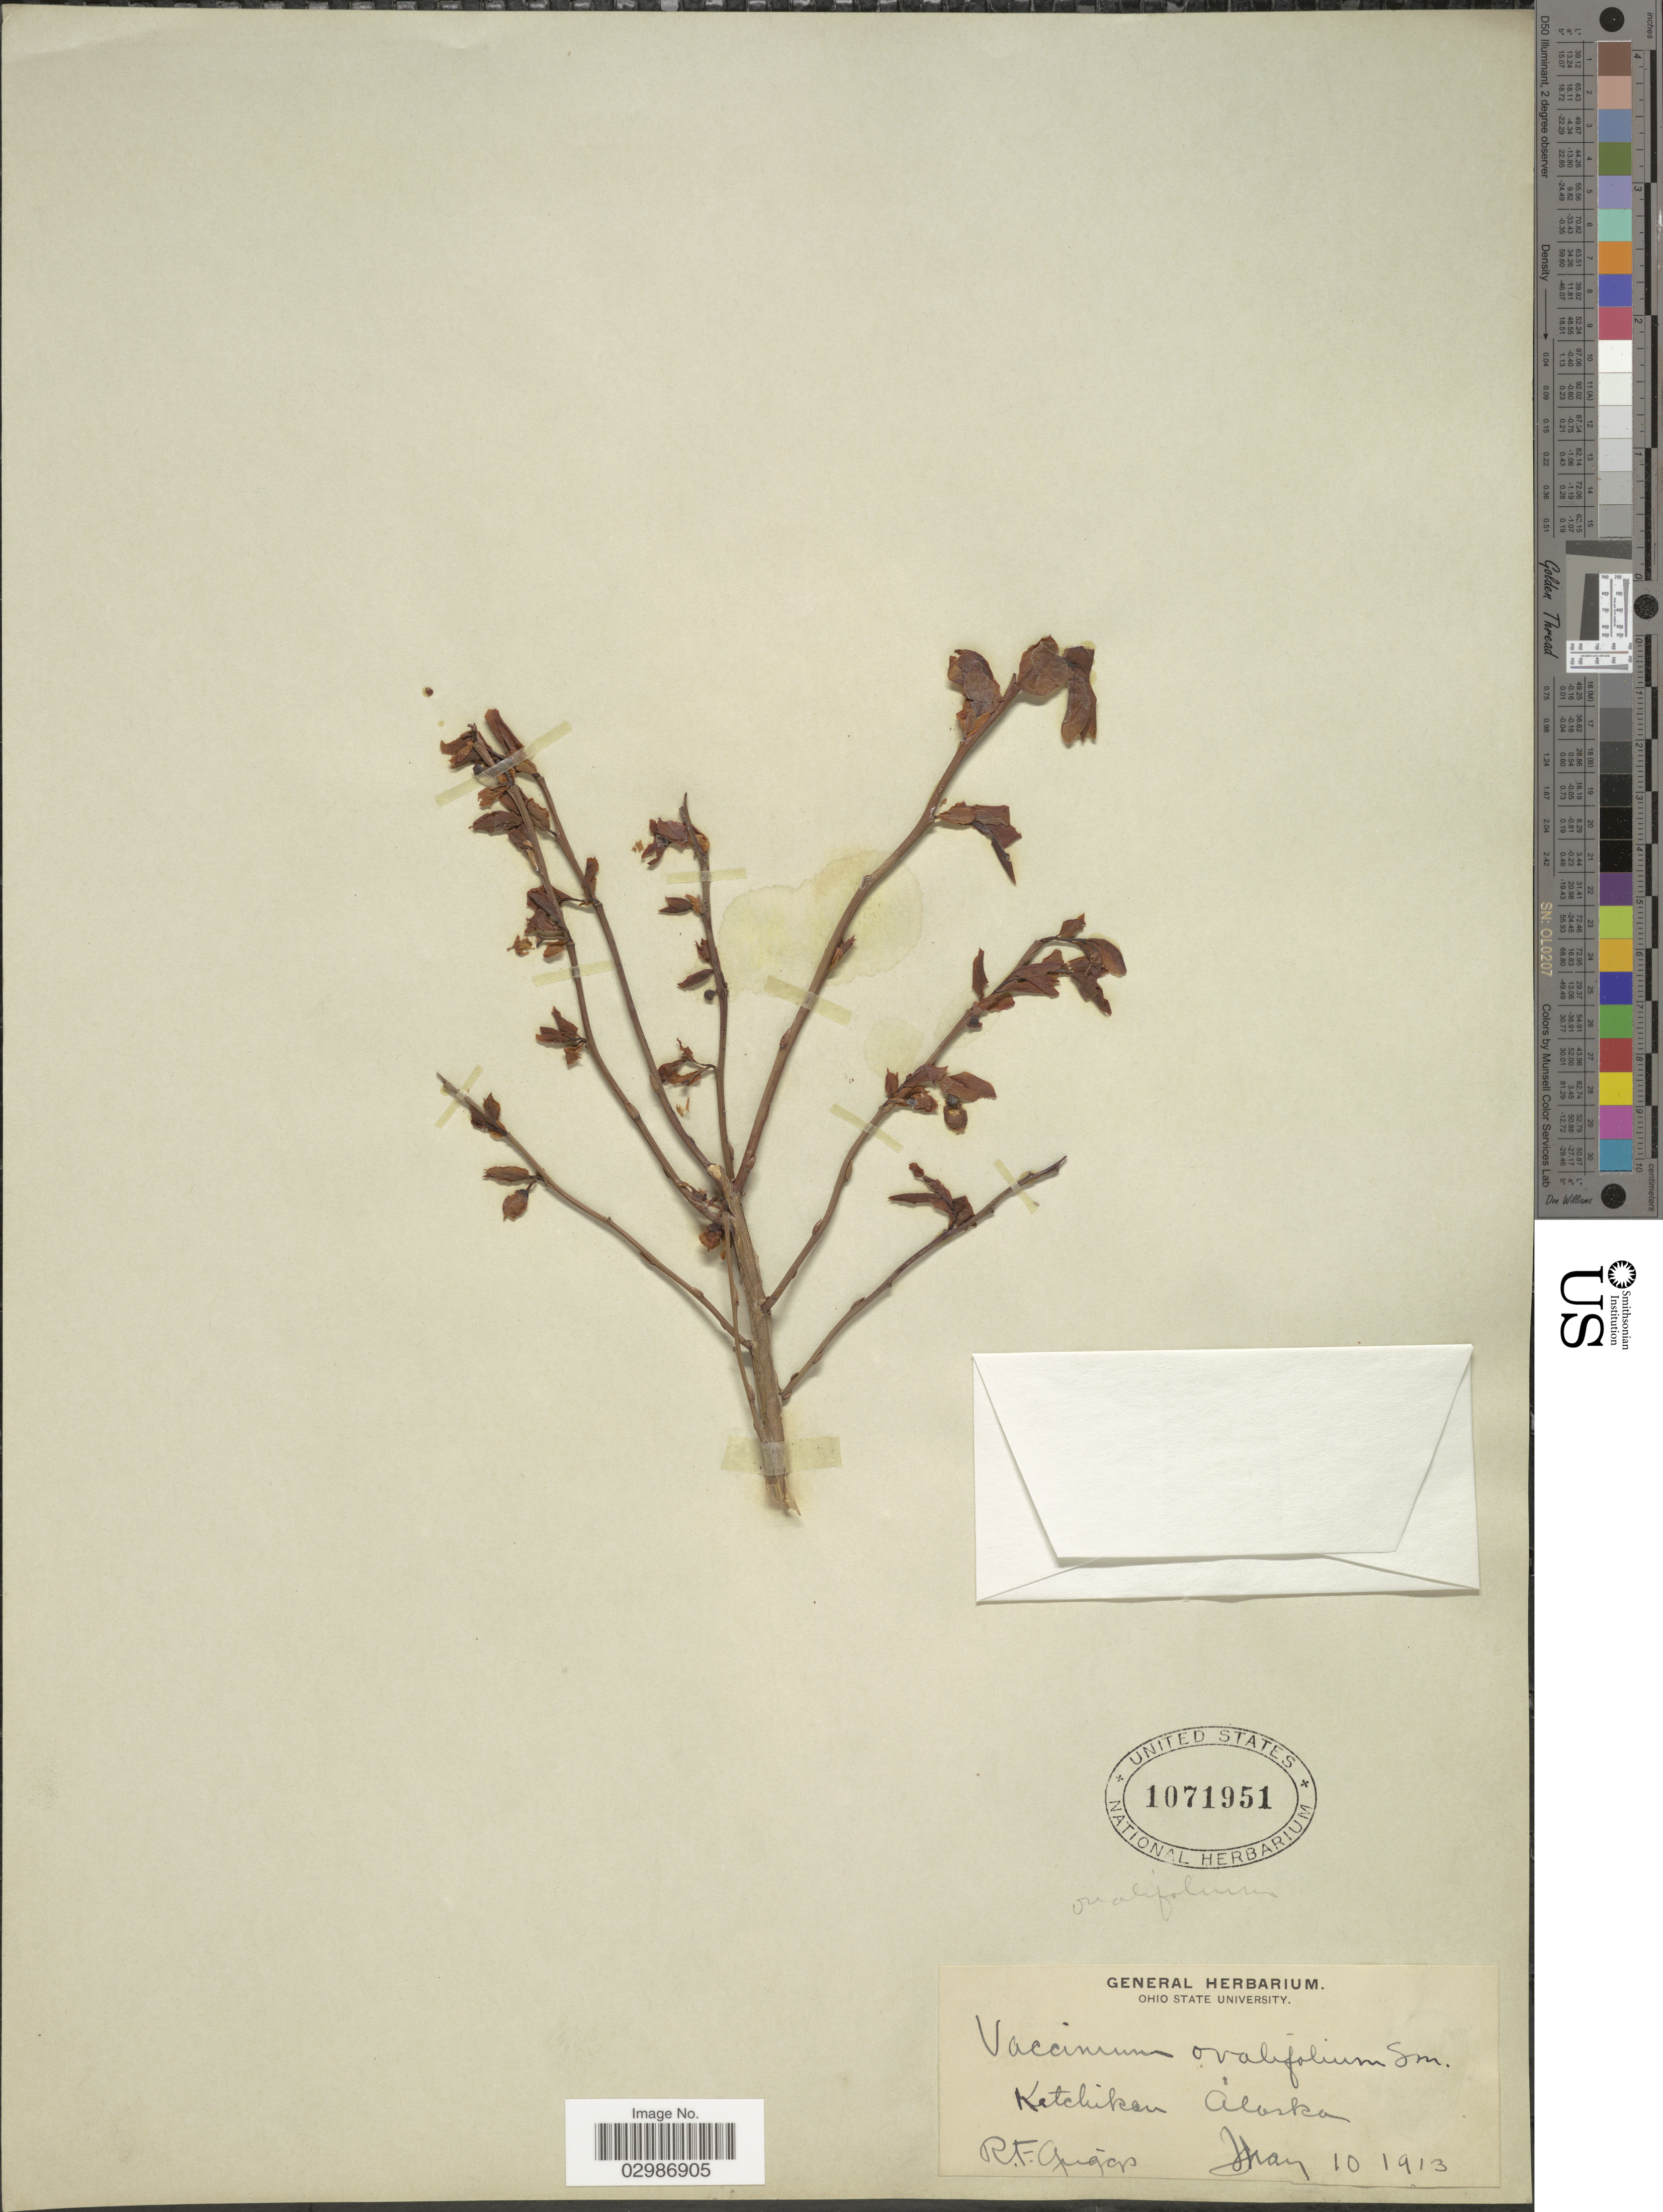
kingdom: Plantae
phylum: Tracheophyta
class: Magnoliopsida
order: Ericales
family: Ericaceae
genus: Vaccinium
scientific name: Vaccinium alaskaense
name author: Howell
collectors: R. F. Griggs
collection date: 1913-05-10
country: United States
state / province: Alaska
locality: Ketchikan.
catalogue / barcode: US 1071951